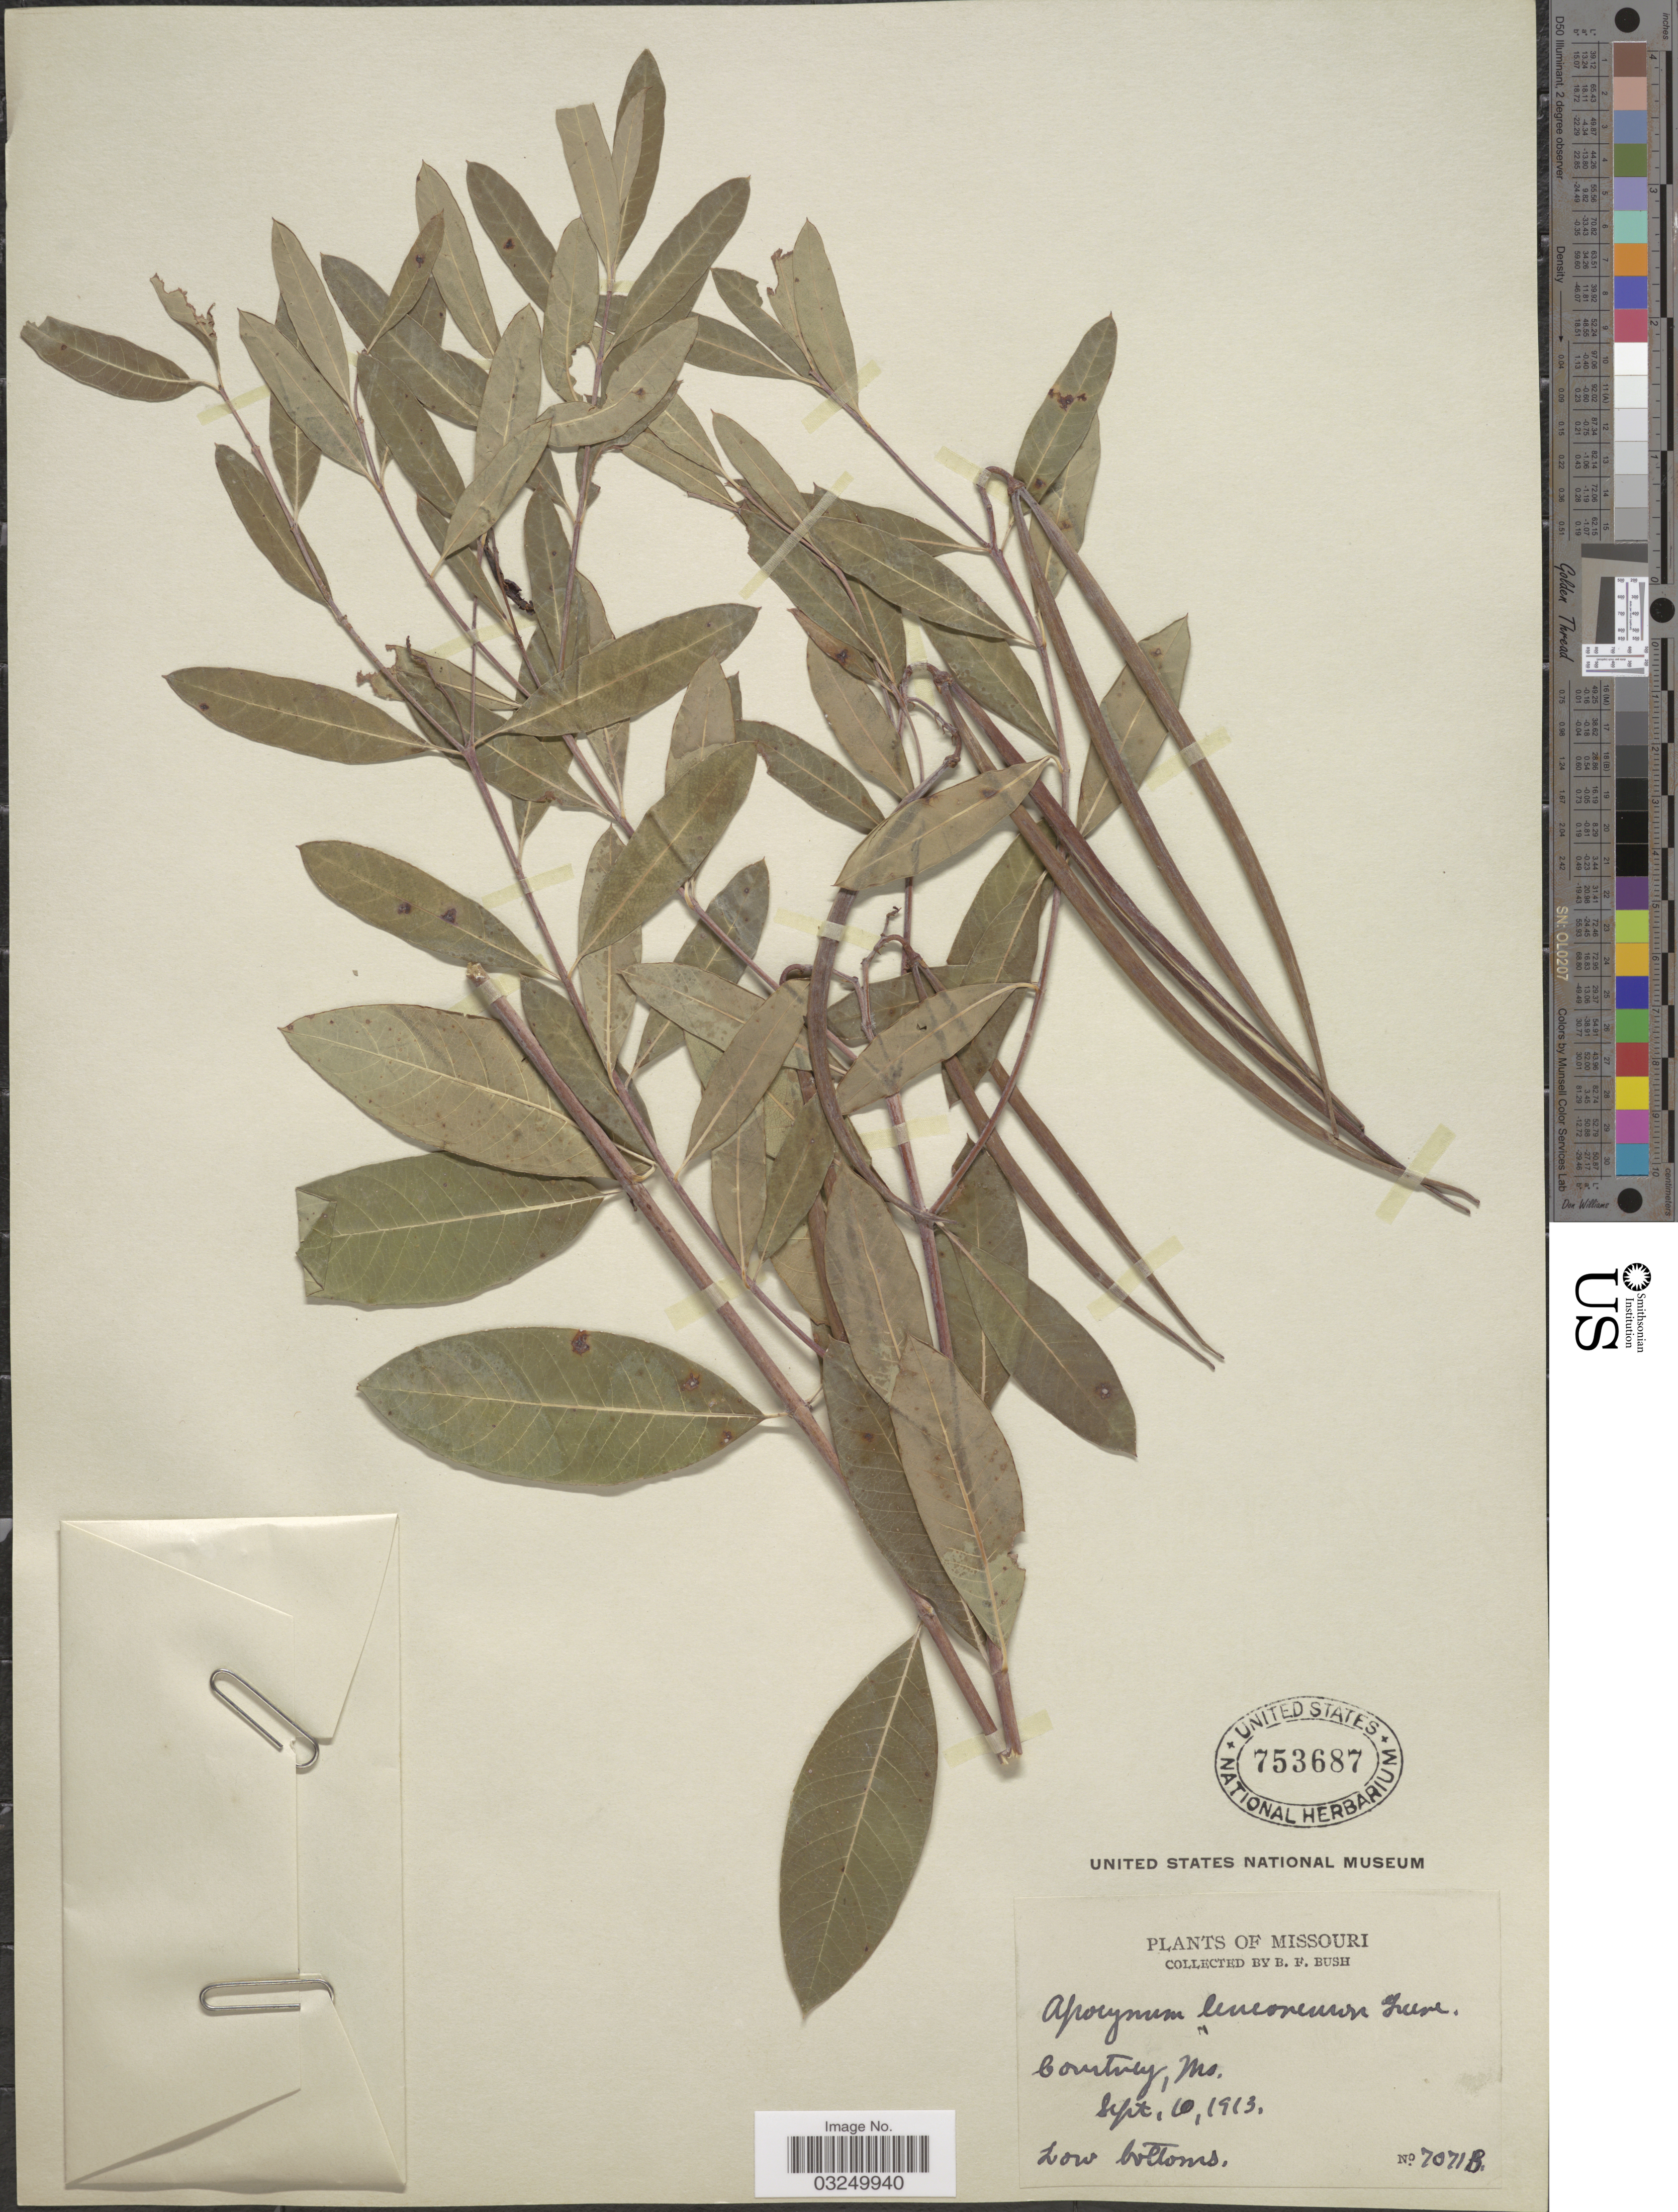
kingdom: Plantae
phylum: Tracheophyta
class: Magnoliopsida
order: Gentianales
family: Apocynaceae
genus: Apocynum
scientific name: Apocynum leuconeuron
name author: Greene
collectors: B. F. Bush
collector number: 7071B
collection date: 1913-09-10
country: United States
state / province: Missouri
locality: Courtney.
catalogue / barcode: US 753687